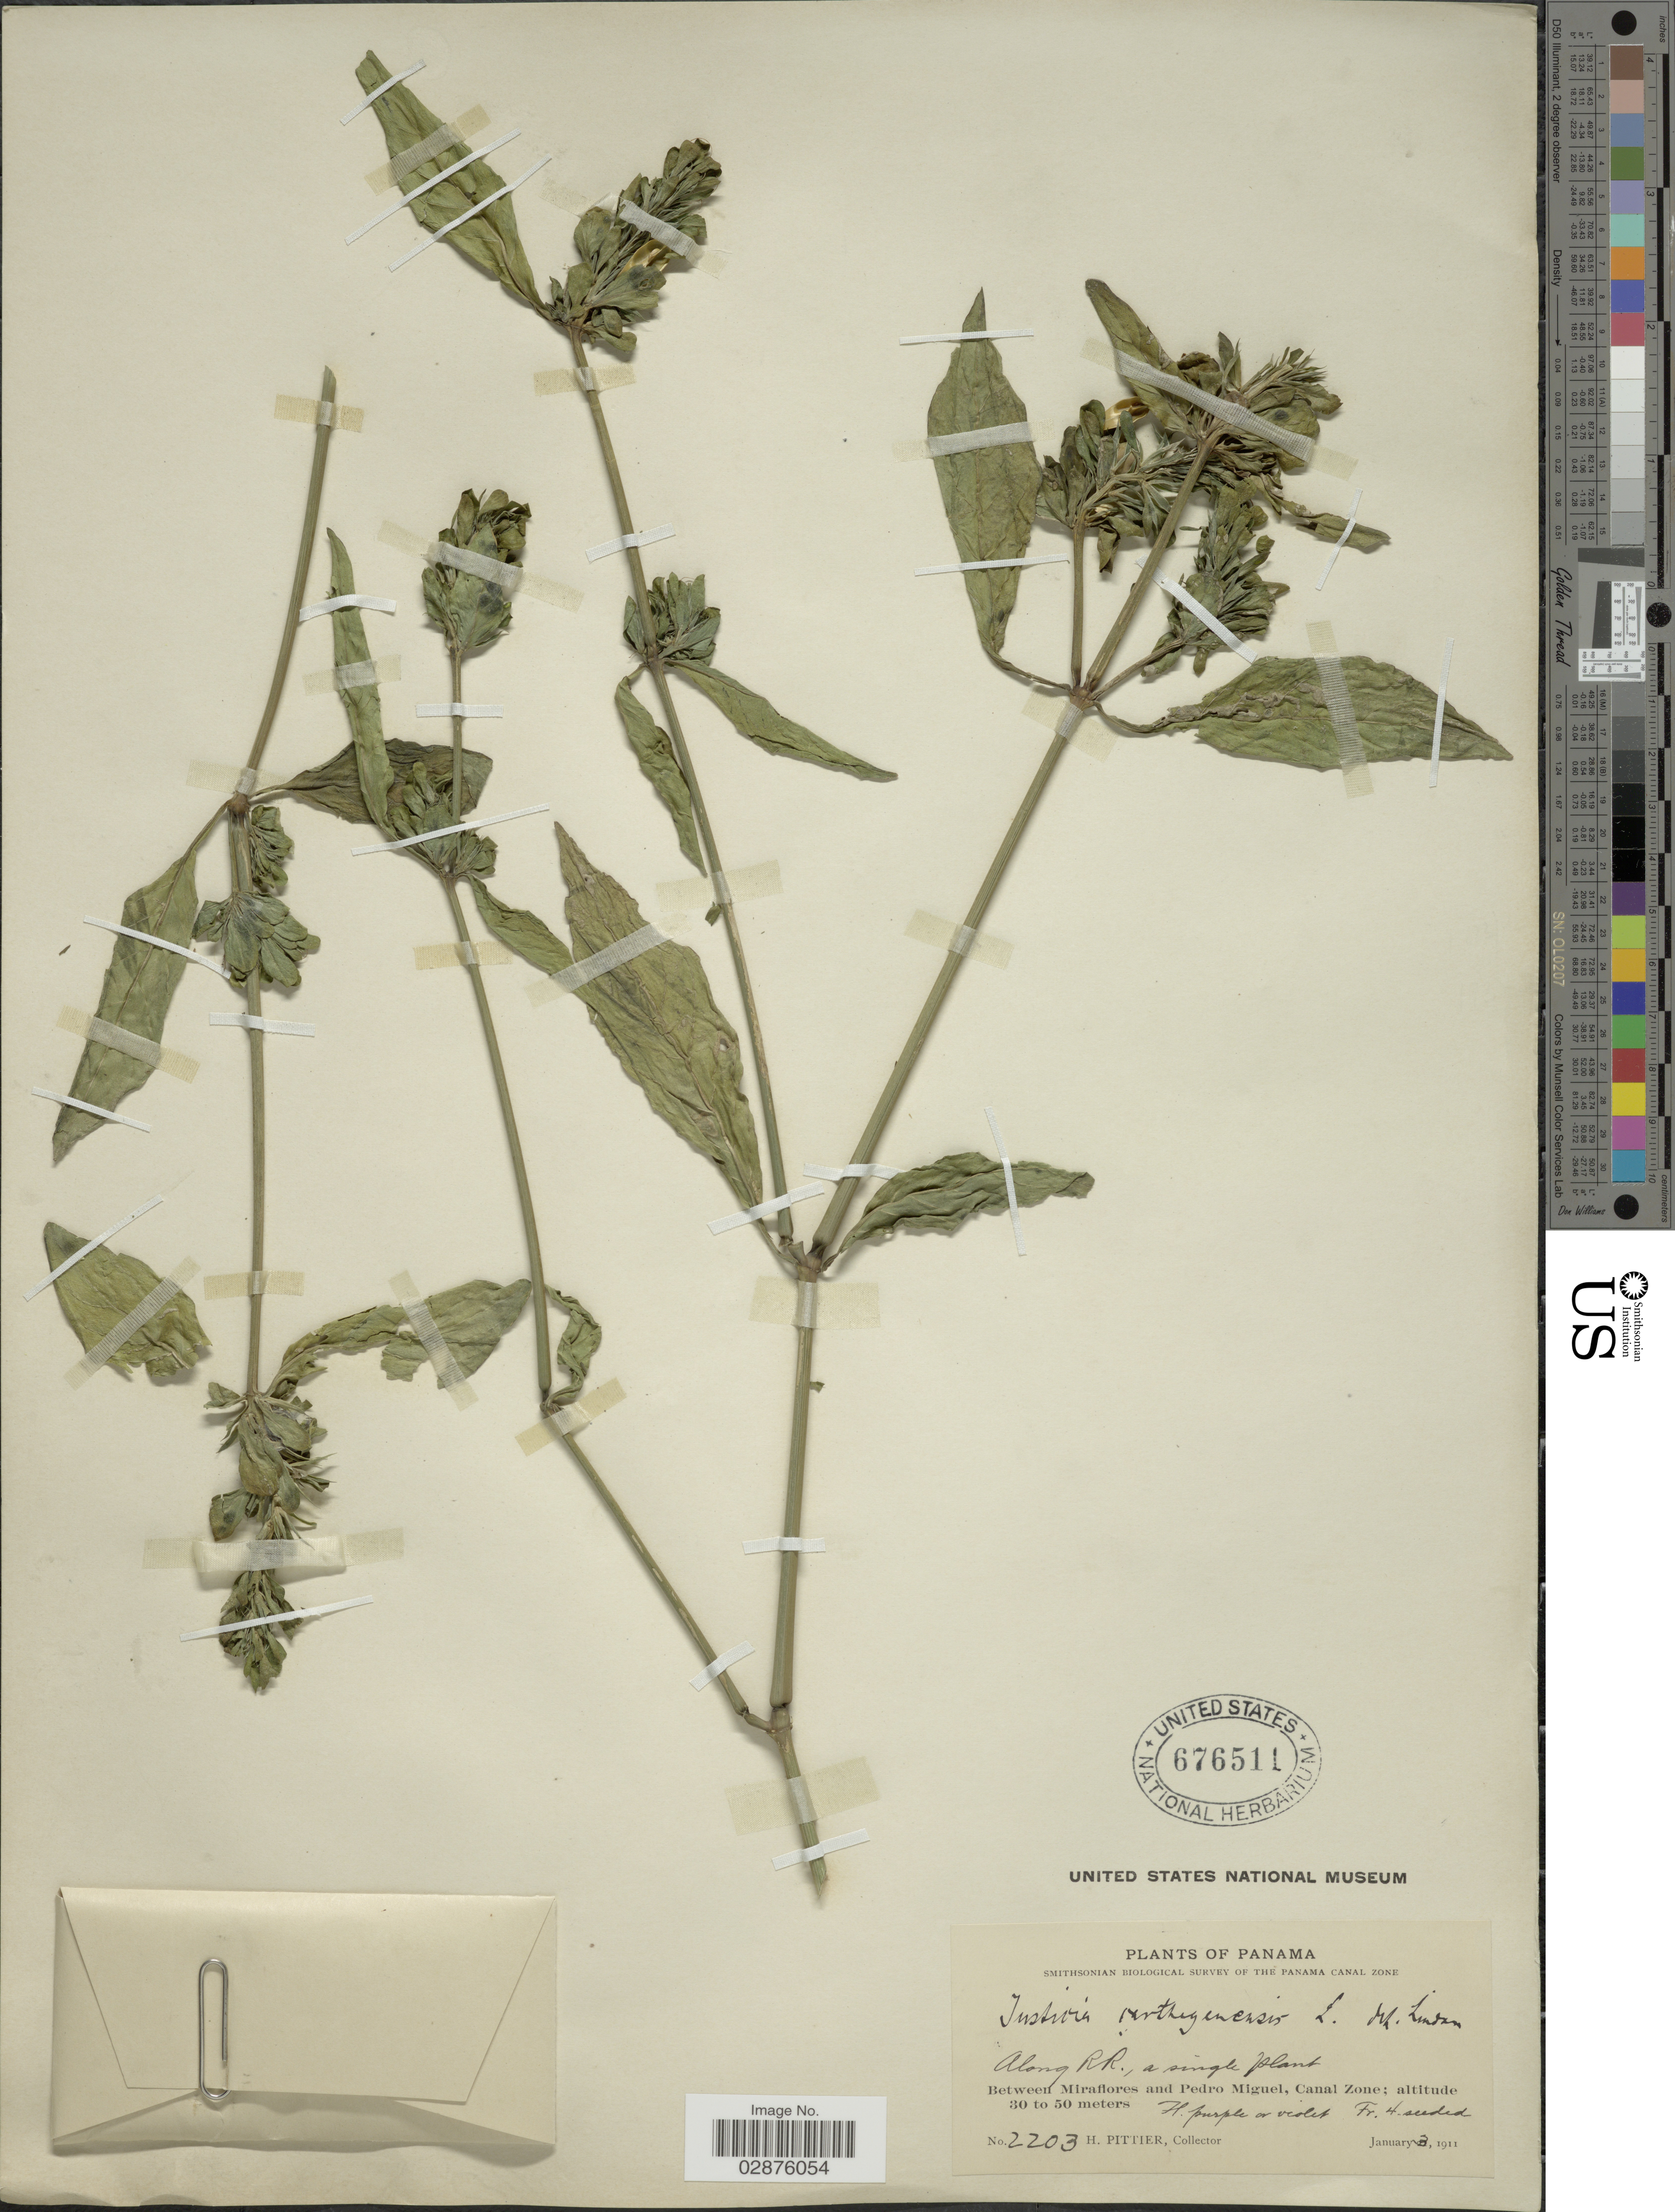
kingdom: Plantae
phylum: Tracheophyta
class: Magnoliopsida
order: Lamiales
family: Acanthaceae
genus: Justicia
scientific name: Justicia carthaginensis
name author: Jacq.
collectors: H. F. Pittier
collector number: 2203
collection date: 1911-01-03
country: Panama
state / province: Panamá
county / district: Canal Zone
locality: Along RR, Between Miraflores and Pedro Miguel, Canal Zone.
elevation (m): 30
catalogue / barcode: US 676511